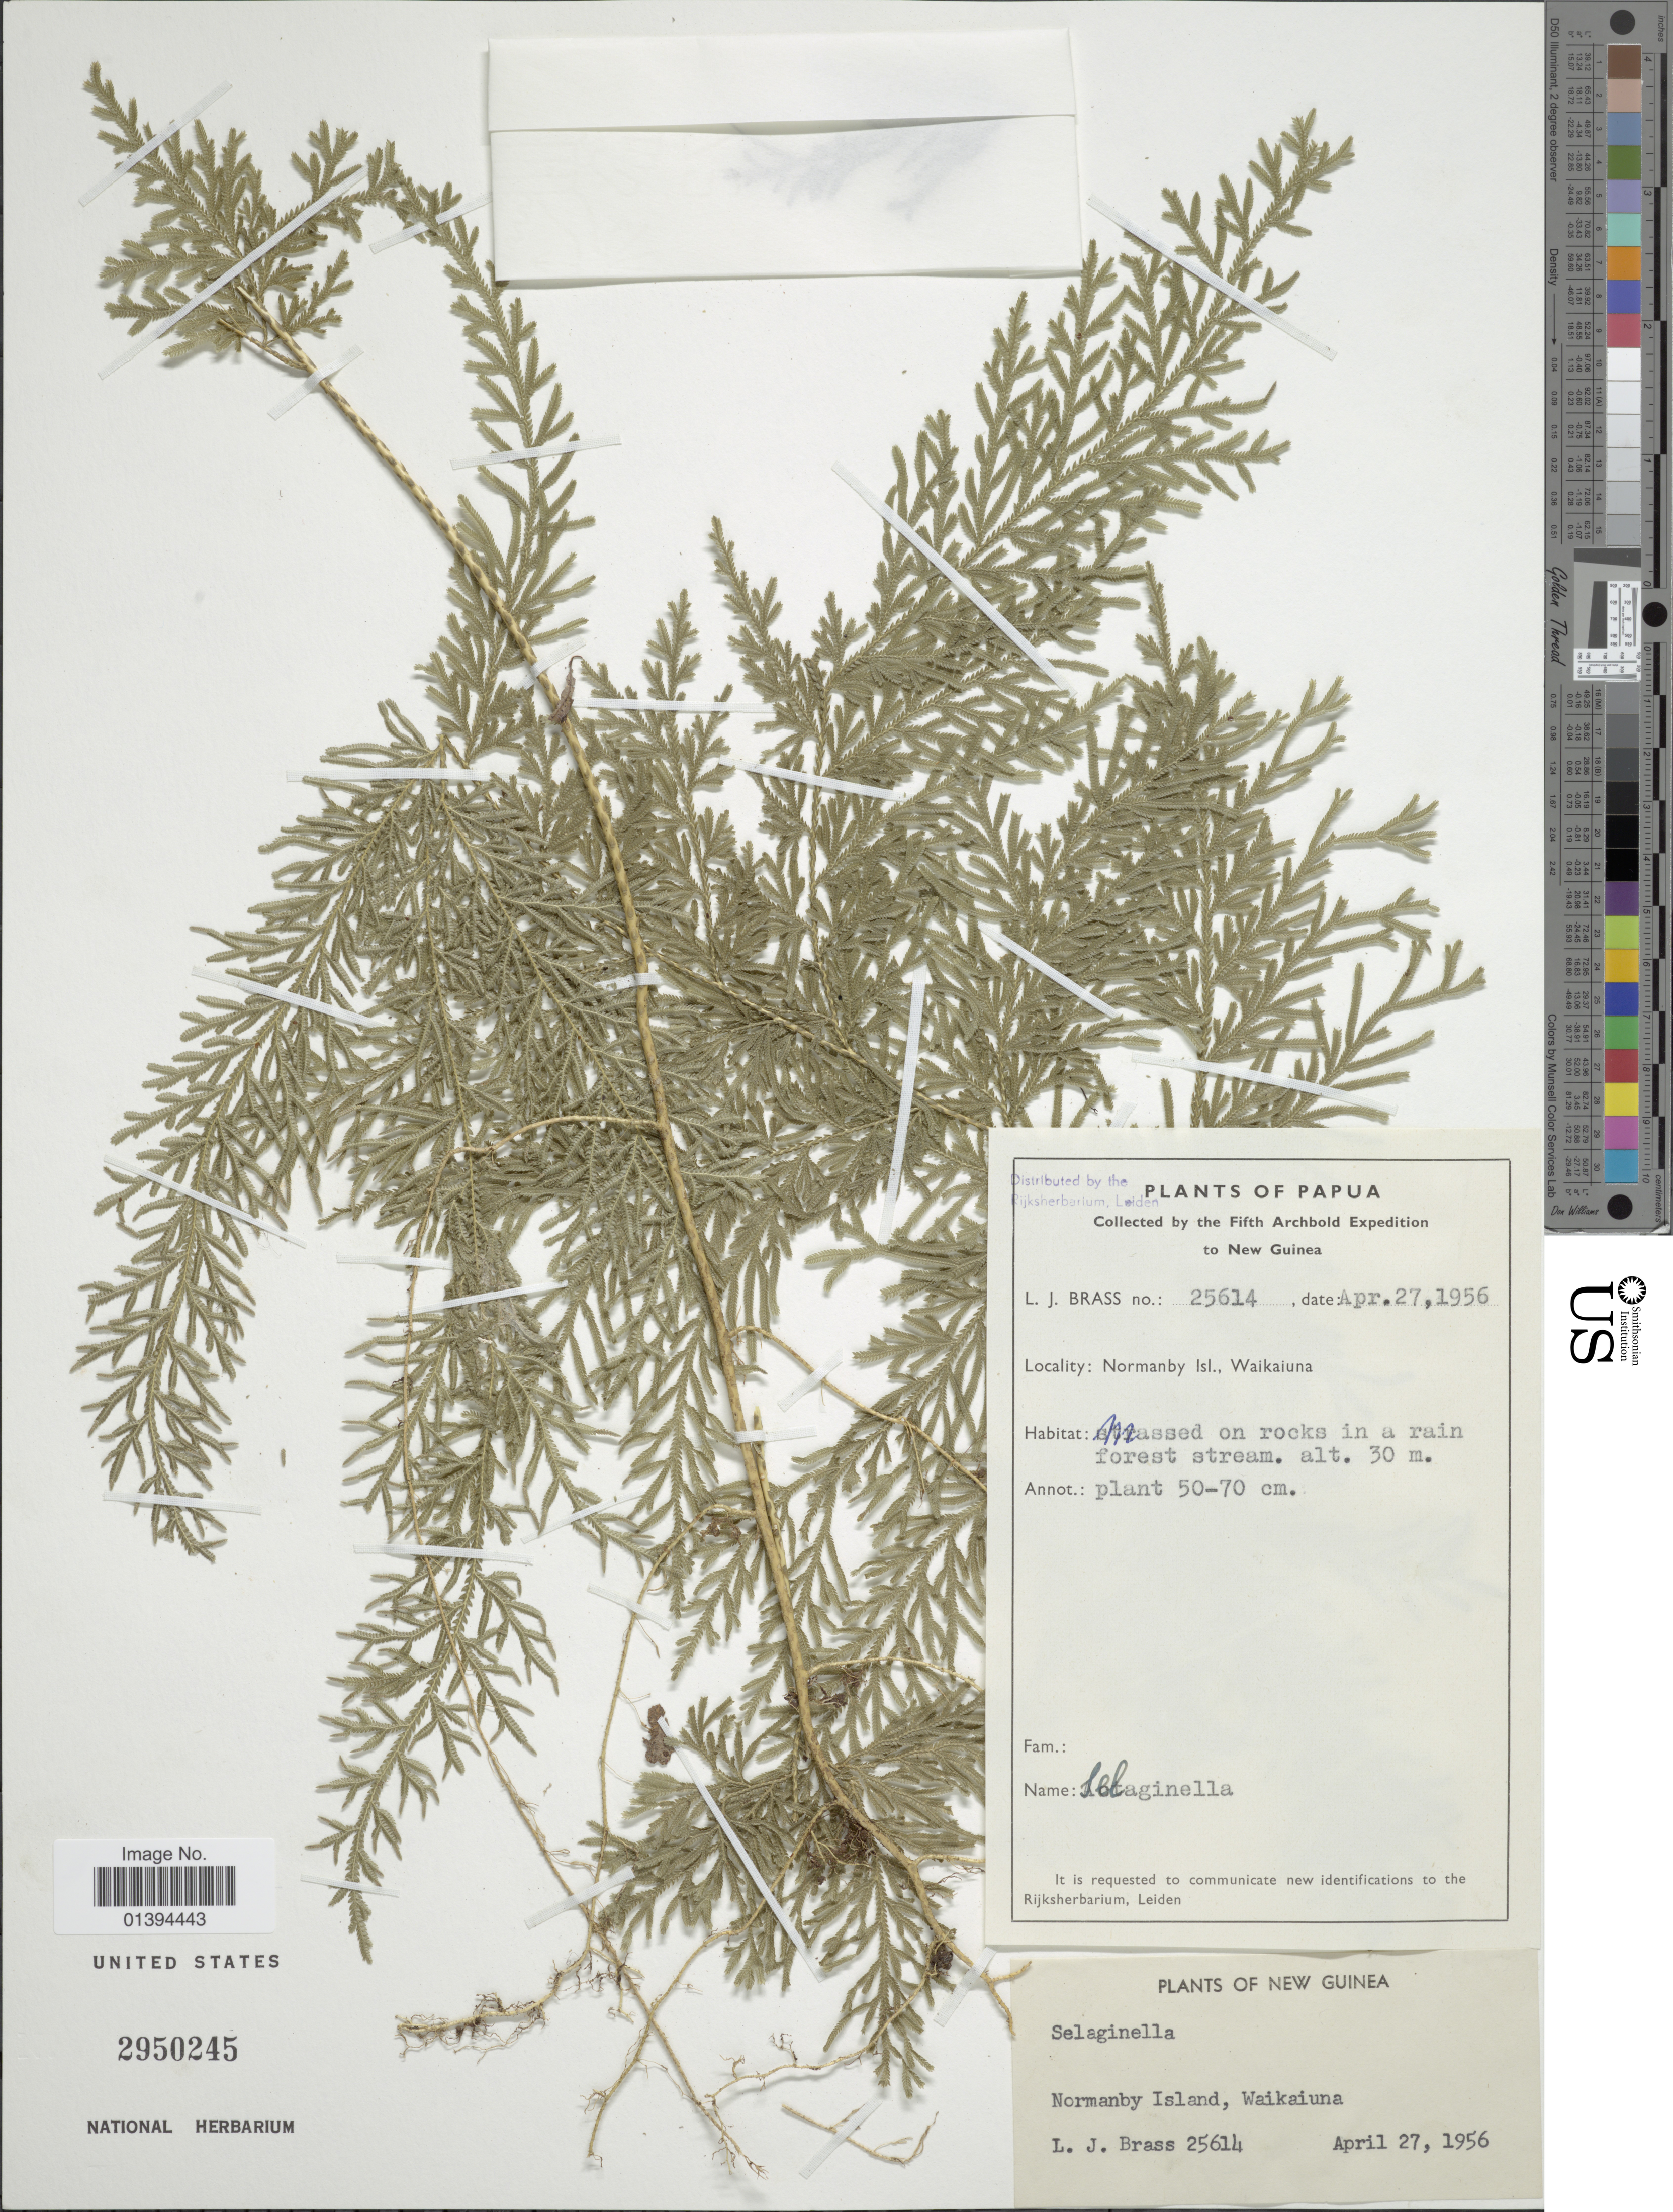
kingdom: Plantae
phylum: Tracheophyta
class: Lycopodiopsida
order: Selaginellales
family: Selaginellaceae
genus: Selaginella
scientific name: Selaginella sp.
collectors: L. J. Brass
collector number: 25614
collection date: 1956-04-27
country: Papua New Guinea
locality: New Guinea, Normanby Island, Waikaiuna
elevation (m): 30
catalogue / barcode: US 2950245